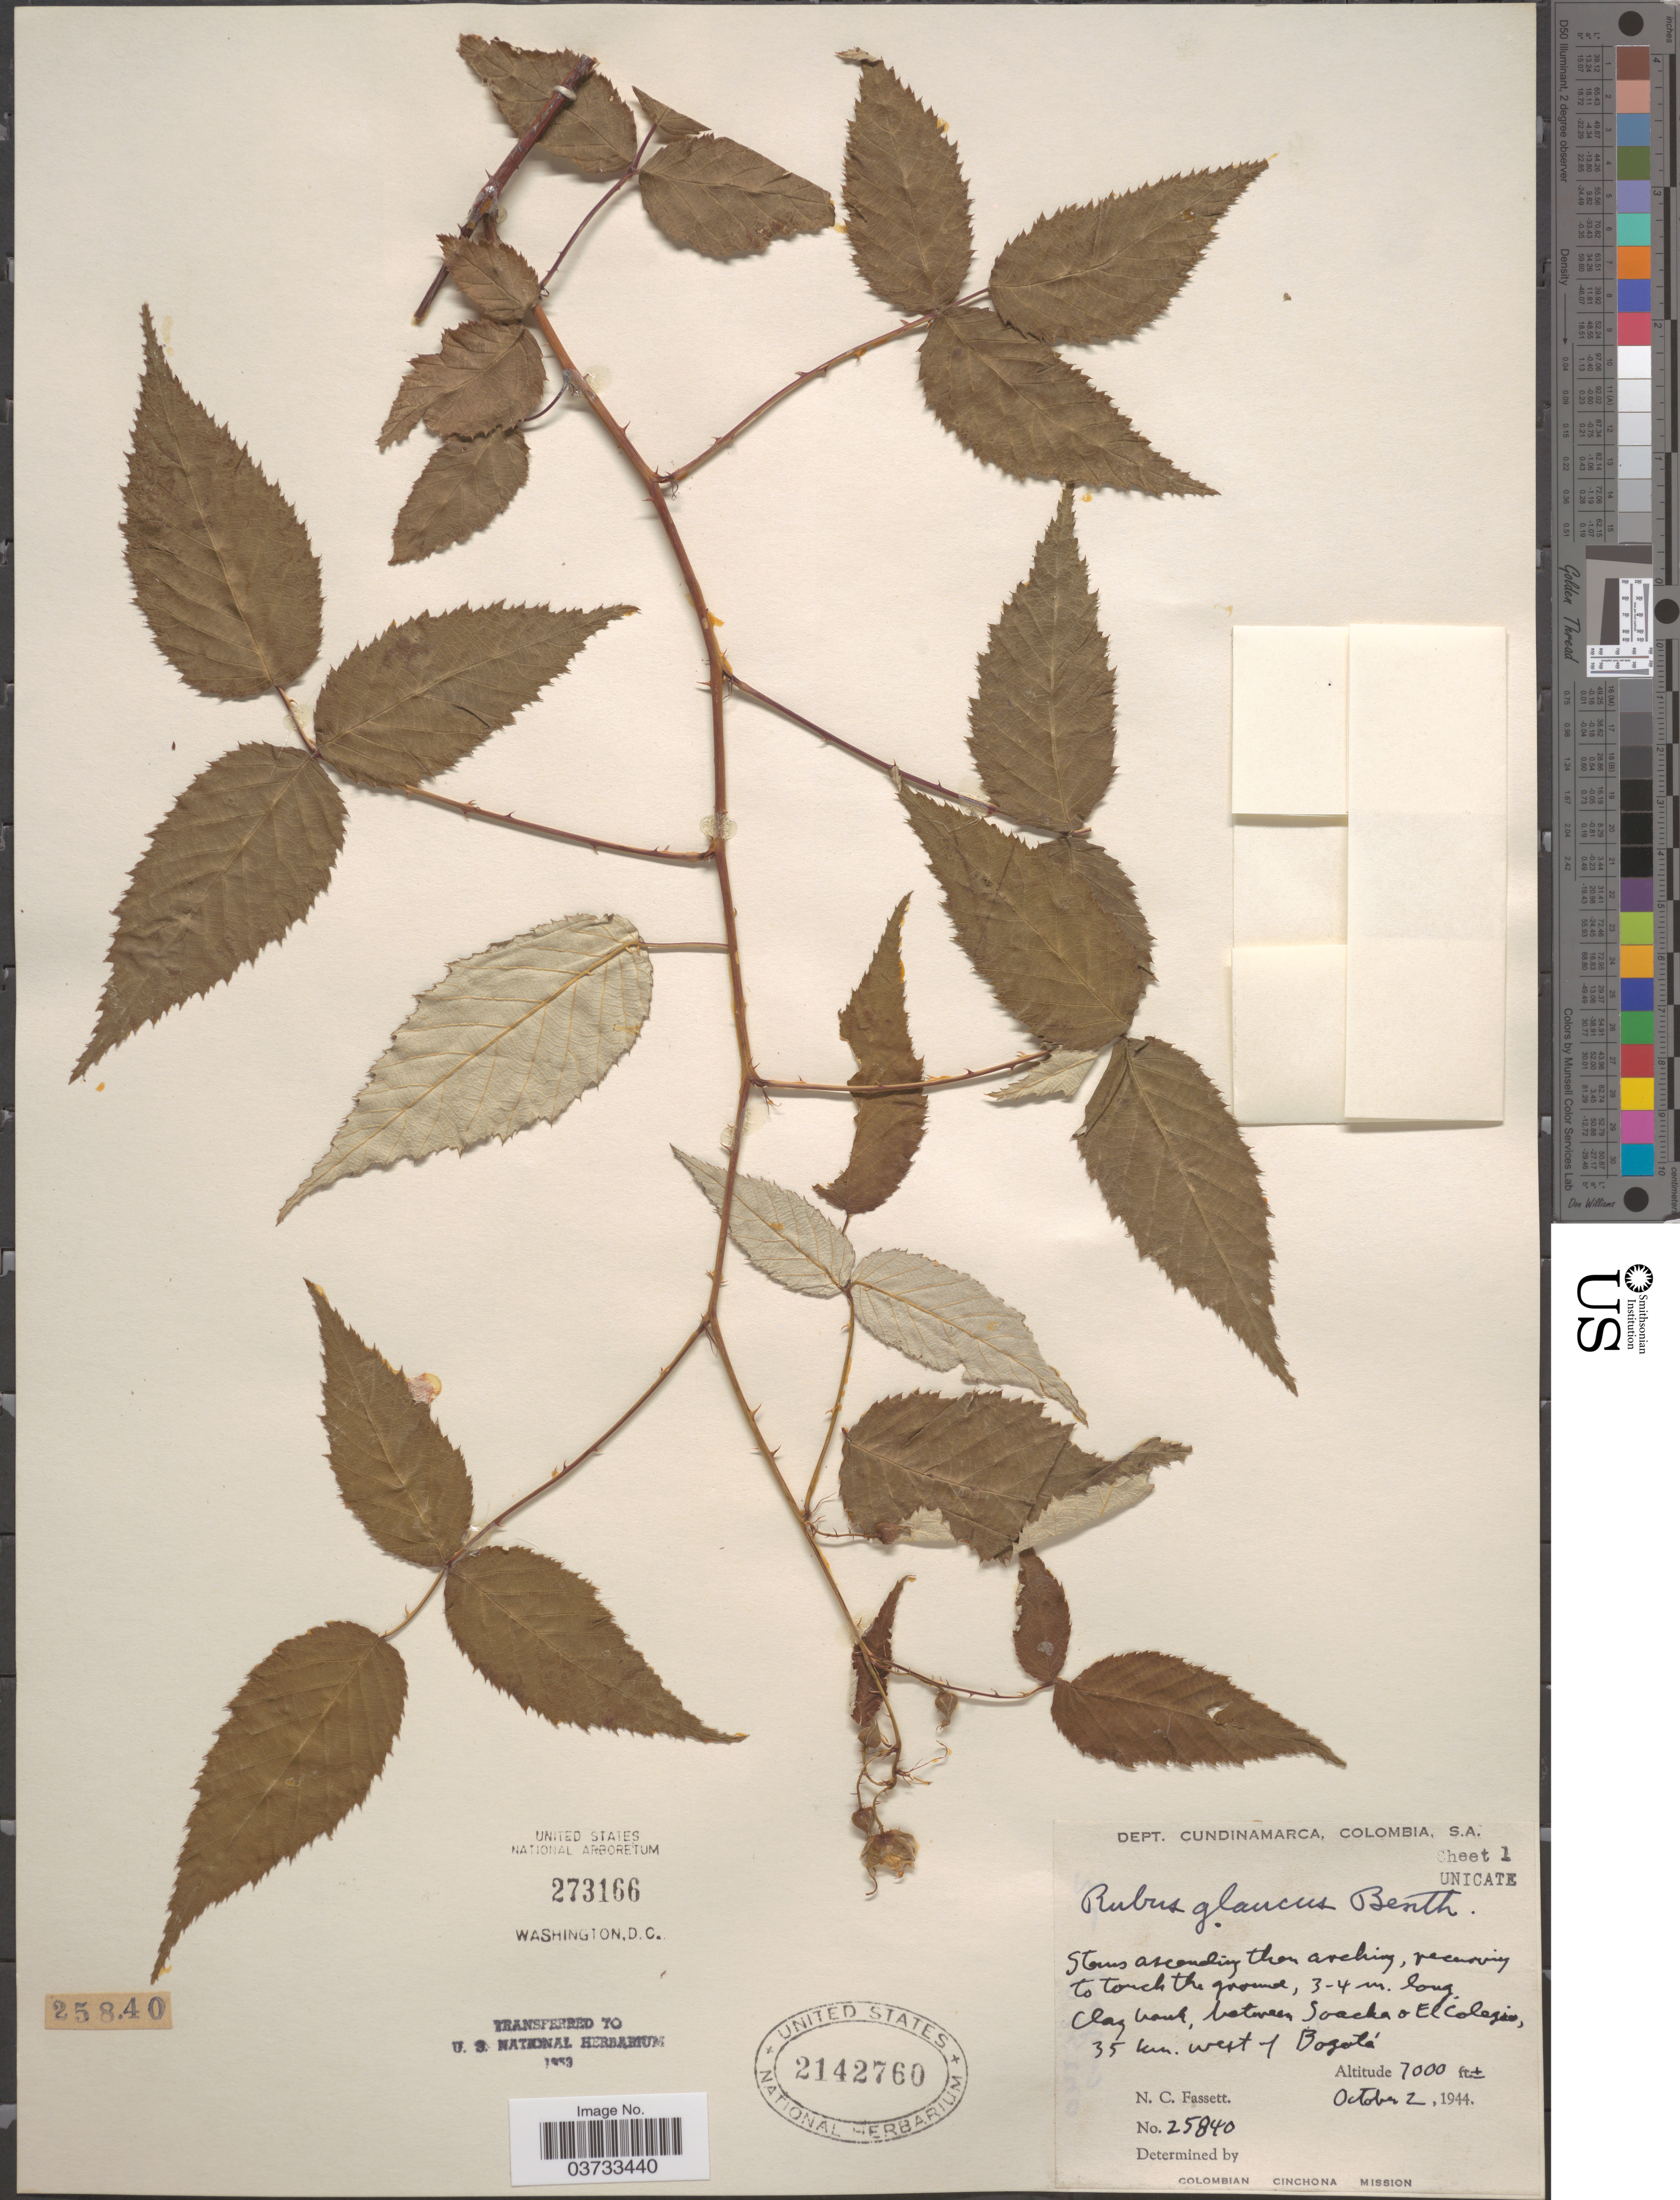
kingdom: Plantae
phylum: Tracheophyta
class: Magnoliopsida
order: Rosales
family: Rosaceae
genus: Rubus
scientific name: Rubus glaucus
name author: Benth.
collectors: N. C. Fassett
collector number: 25840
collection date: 1944-10-02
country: Colombia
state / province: Cundinamarca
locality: Dept. Cundinamarca. Clay bank, between Soacha o El Colegio, 35 km. west of Bogotá.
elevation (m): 2134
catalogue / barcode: US 2142760